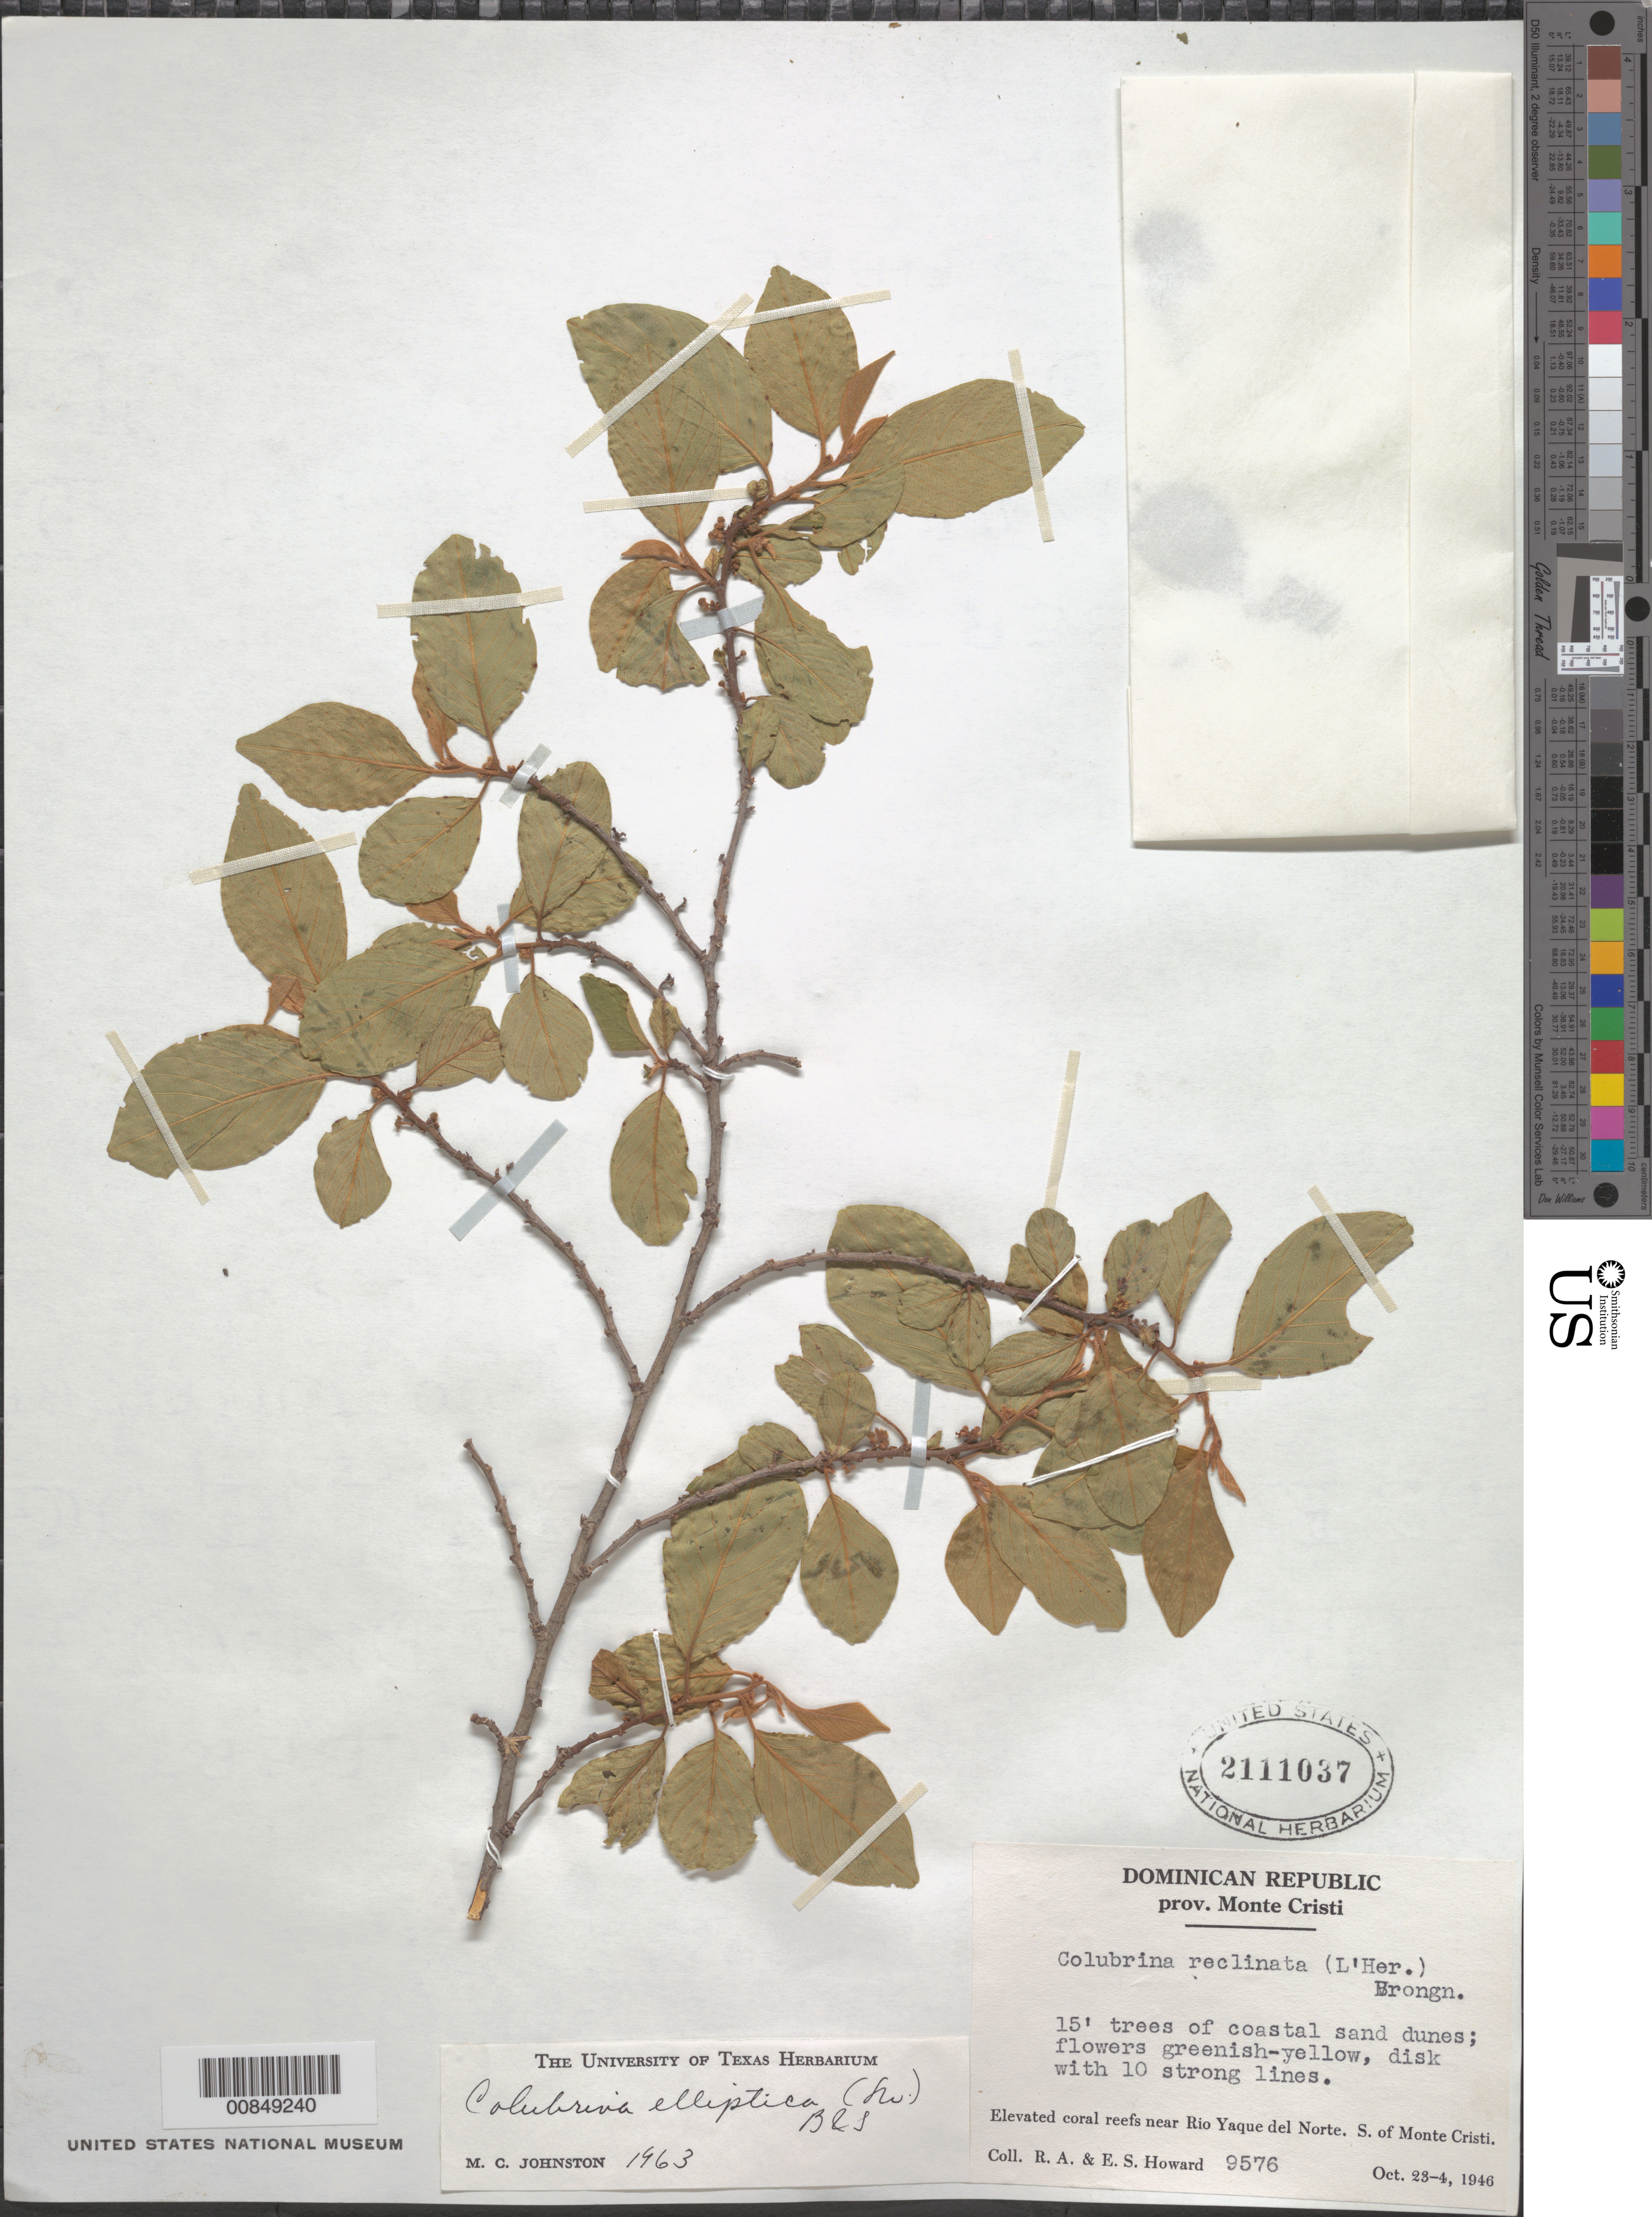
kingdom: Plantae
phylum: Tracheophyta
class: Magnoliopsida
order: Rosales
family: Rhamnaceae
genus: Colubrina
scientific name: Colubrina elliptica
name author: (Sw.) Brizicky & W.L. Stern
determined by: Johnston, Marshall C.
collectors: R. A. Howard & E. S. Howard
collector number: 9576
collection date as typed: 23 Oct 1946 to 24 Oct 1946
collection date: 1946-10-23/1946-10-24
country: Dominican Republic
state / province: Monte Cristi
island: Hispaniola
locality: Near Rio Yaque del Norte, S of Montecristi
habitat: Coastal sand dunes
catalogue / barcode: US 2111037